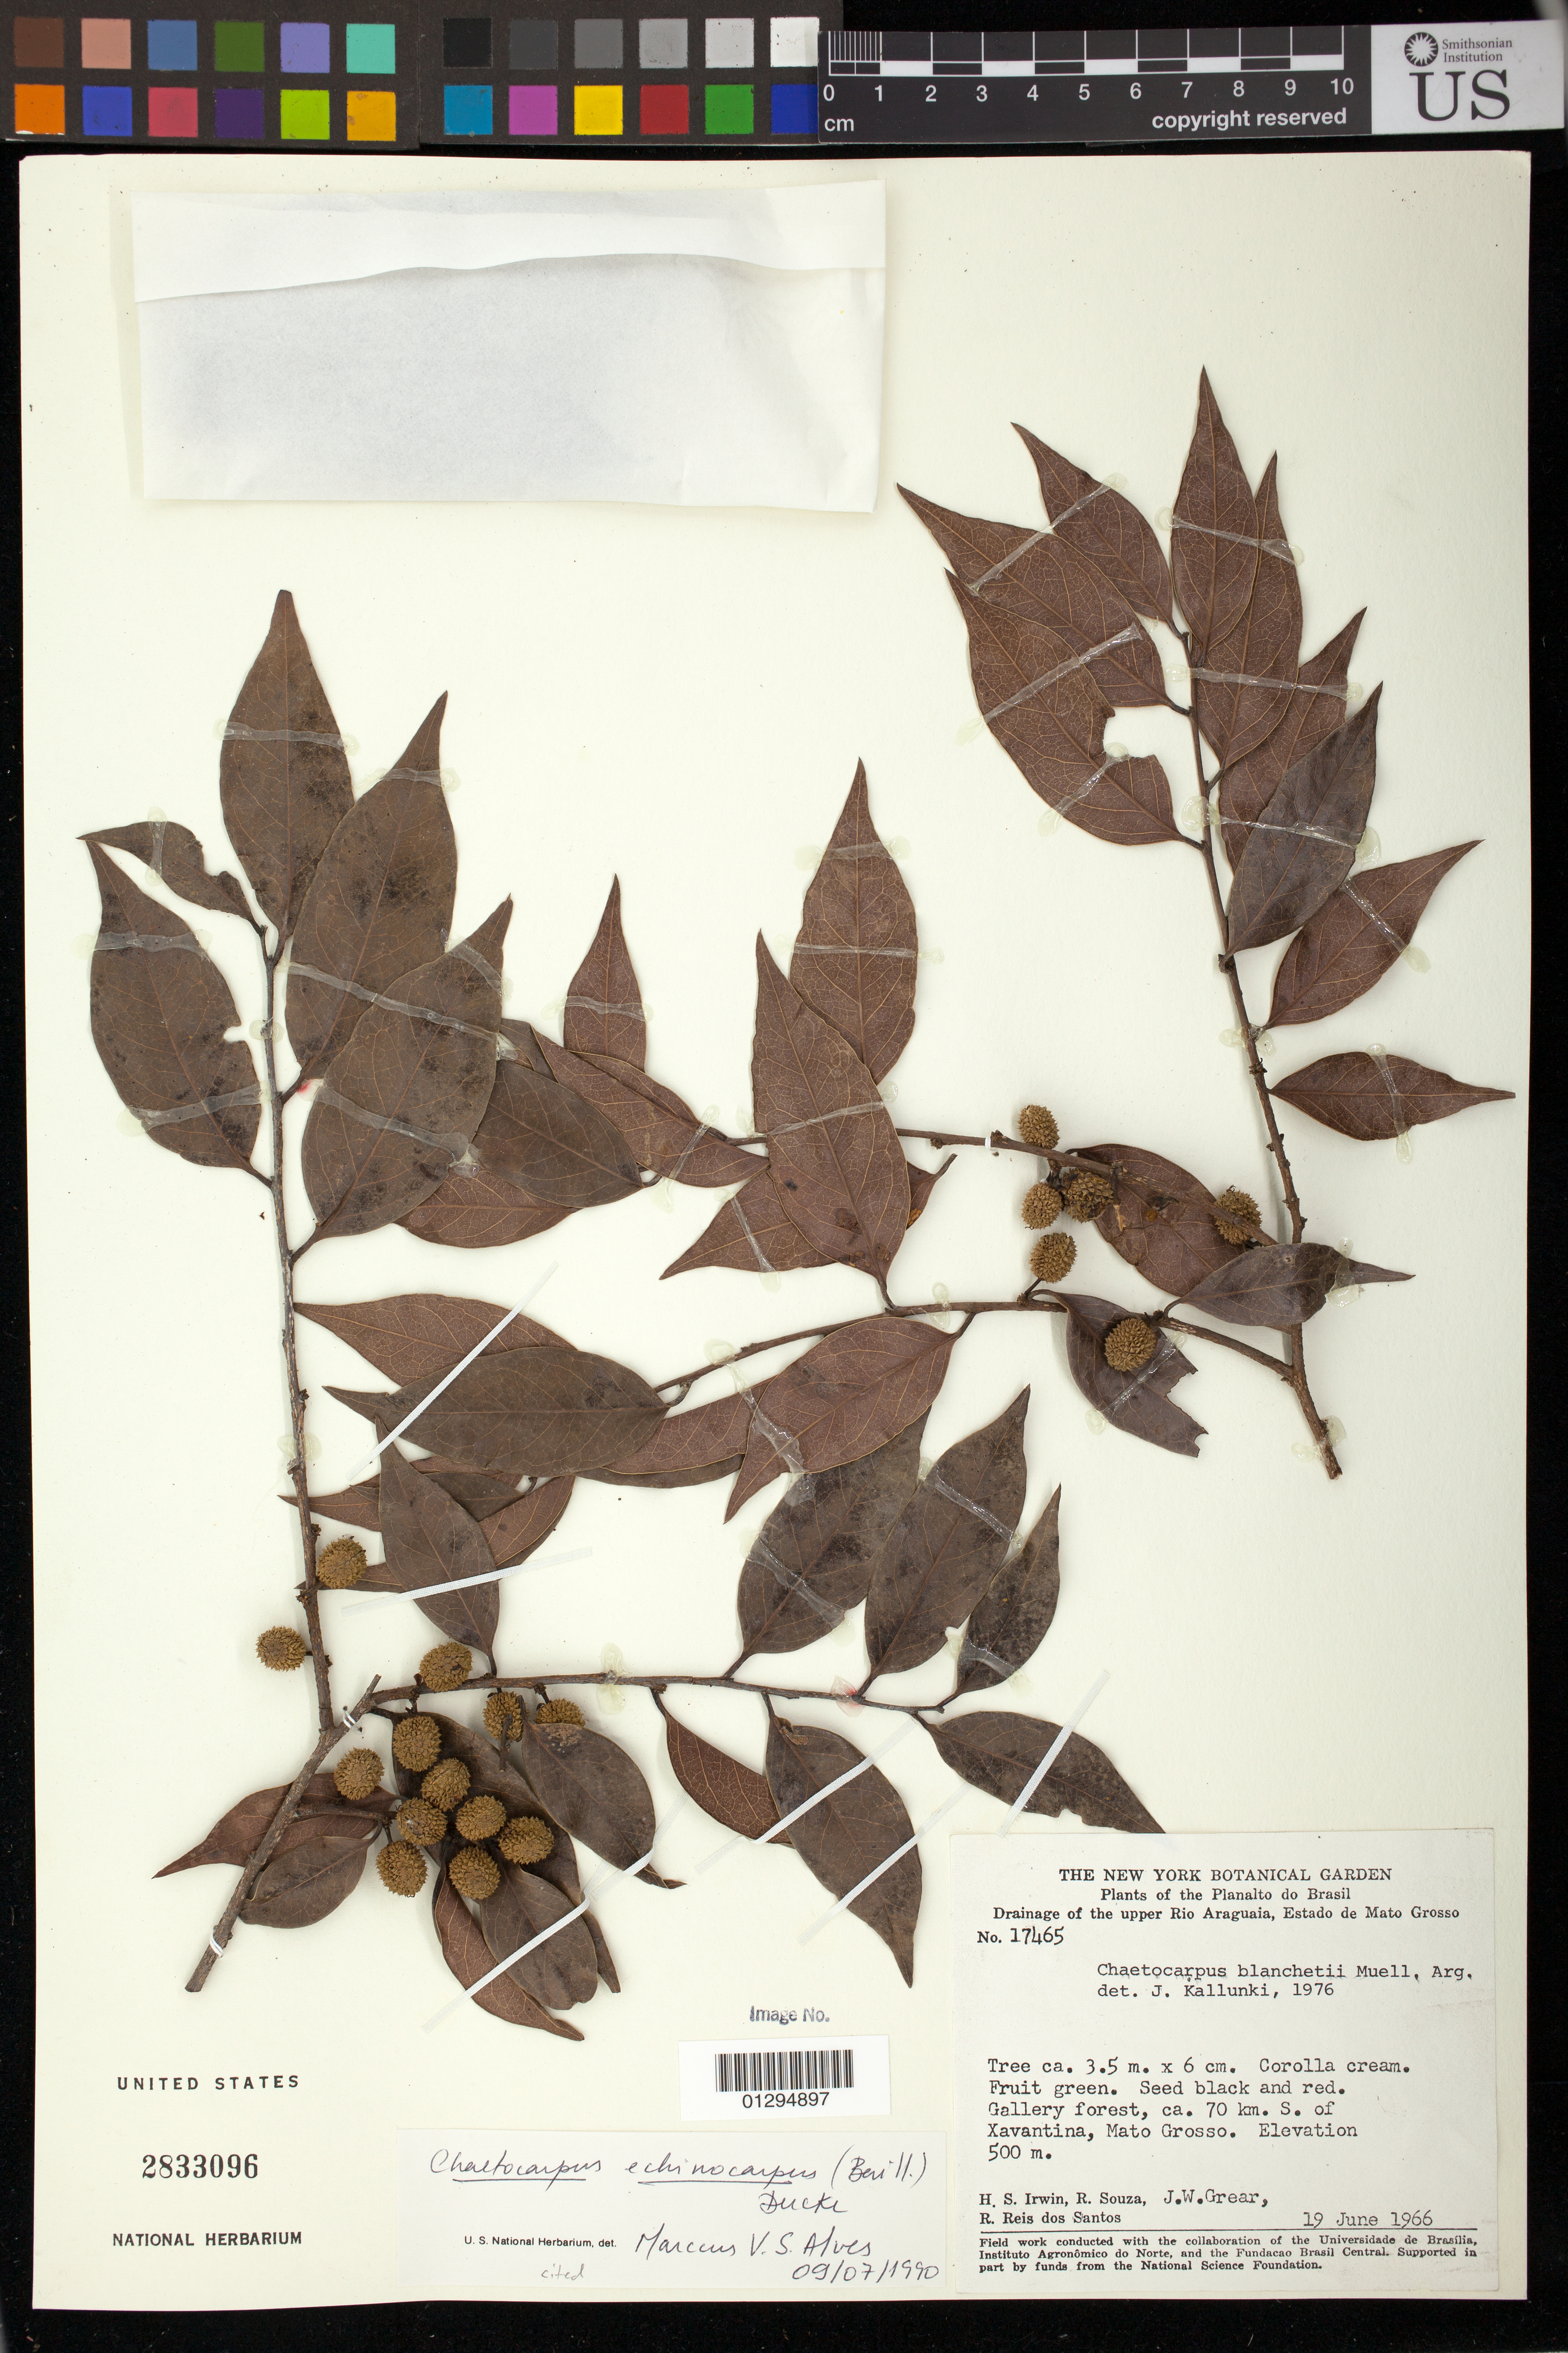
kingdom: Plantae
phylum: Tracheophyta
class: Magnoliopsida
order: Malpighiales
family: Peraceae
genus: Chaetocarpus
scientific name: Chaetocarpus echinocarpus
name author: (Baill.) Ducke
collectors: H. Irwin, R. Souza, J. W. Grear & R. Reis dos Santos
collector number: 17465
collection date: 1966-06-19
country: Brazil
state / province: Mato Grosso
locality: Drainage of the upper Rio Araguaia. Gallery forest, ca. 70 km. S of Xavantina.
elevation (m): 500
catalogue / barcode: US 2833096